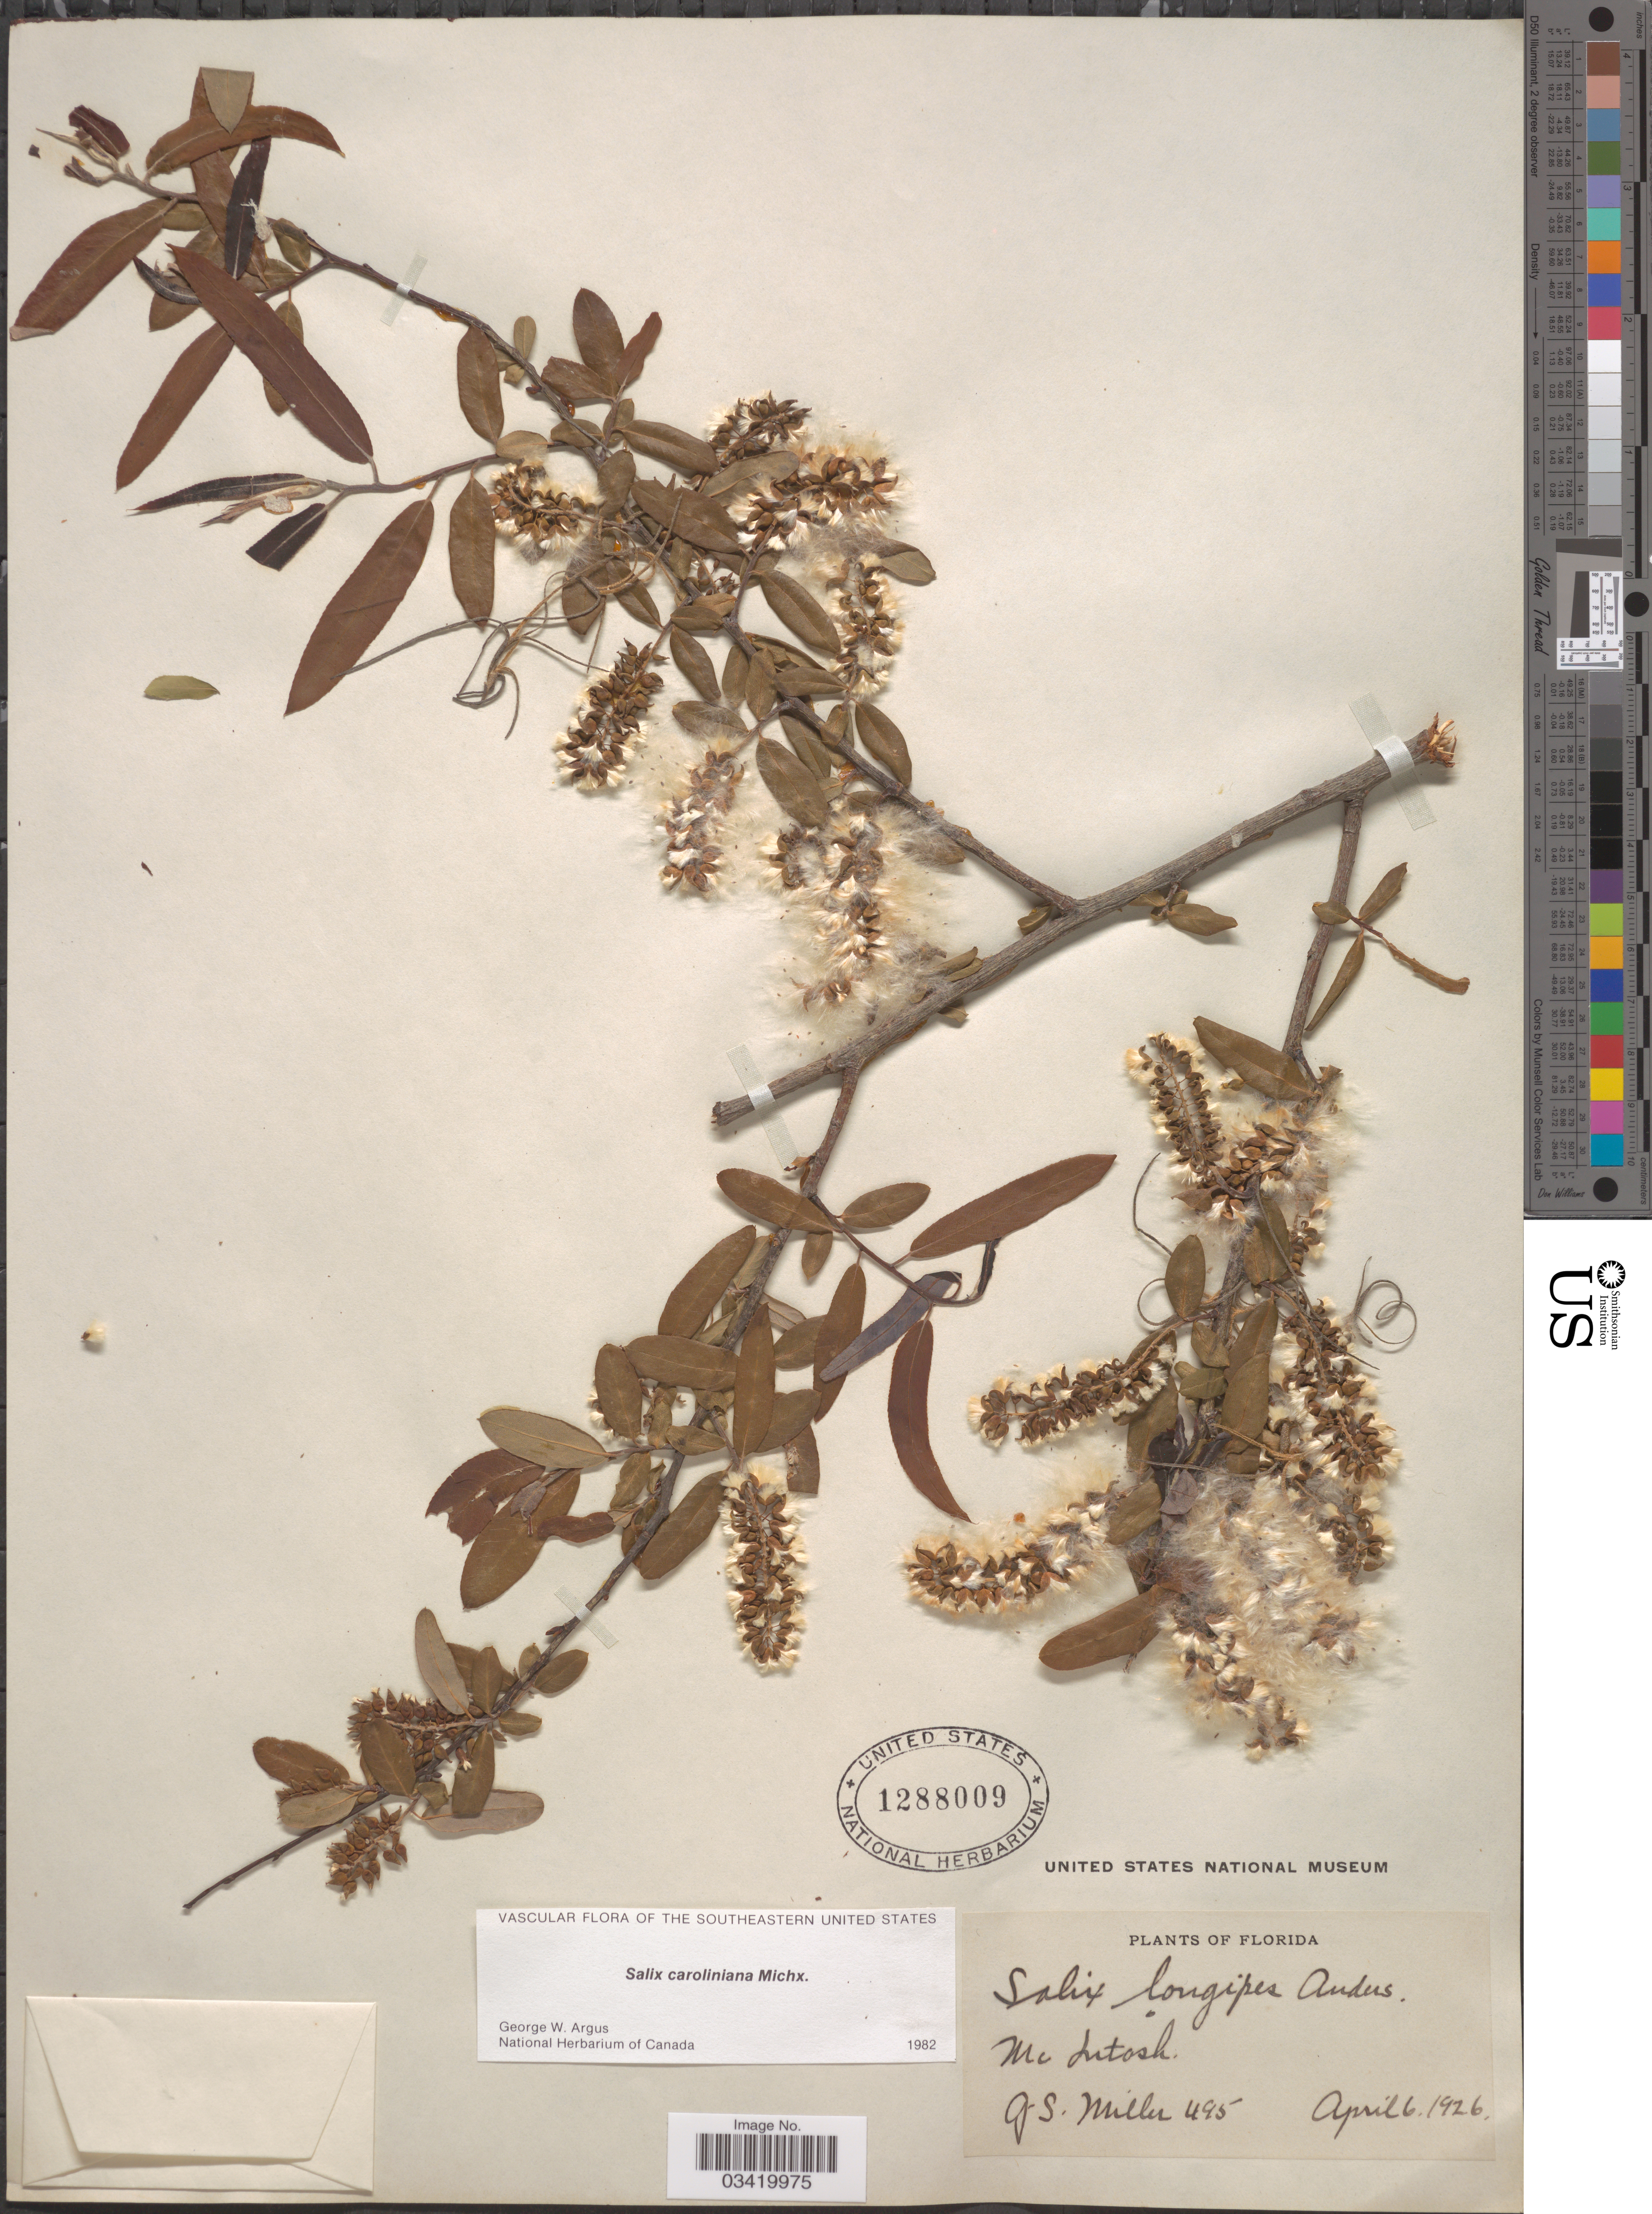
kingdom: Plantae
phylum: Tracheophyta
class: Magnoliopsida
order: Malpighiales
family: Salicaceae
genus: Salix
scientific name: Salix caroliniana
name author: Michx.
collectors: J. S. Miller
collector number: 495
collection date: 1926-04-06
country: United States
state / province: Florida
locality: Mc Intosh.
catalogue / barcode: US 1288009